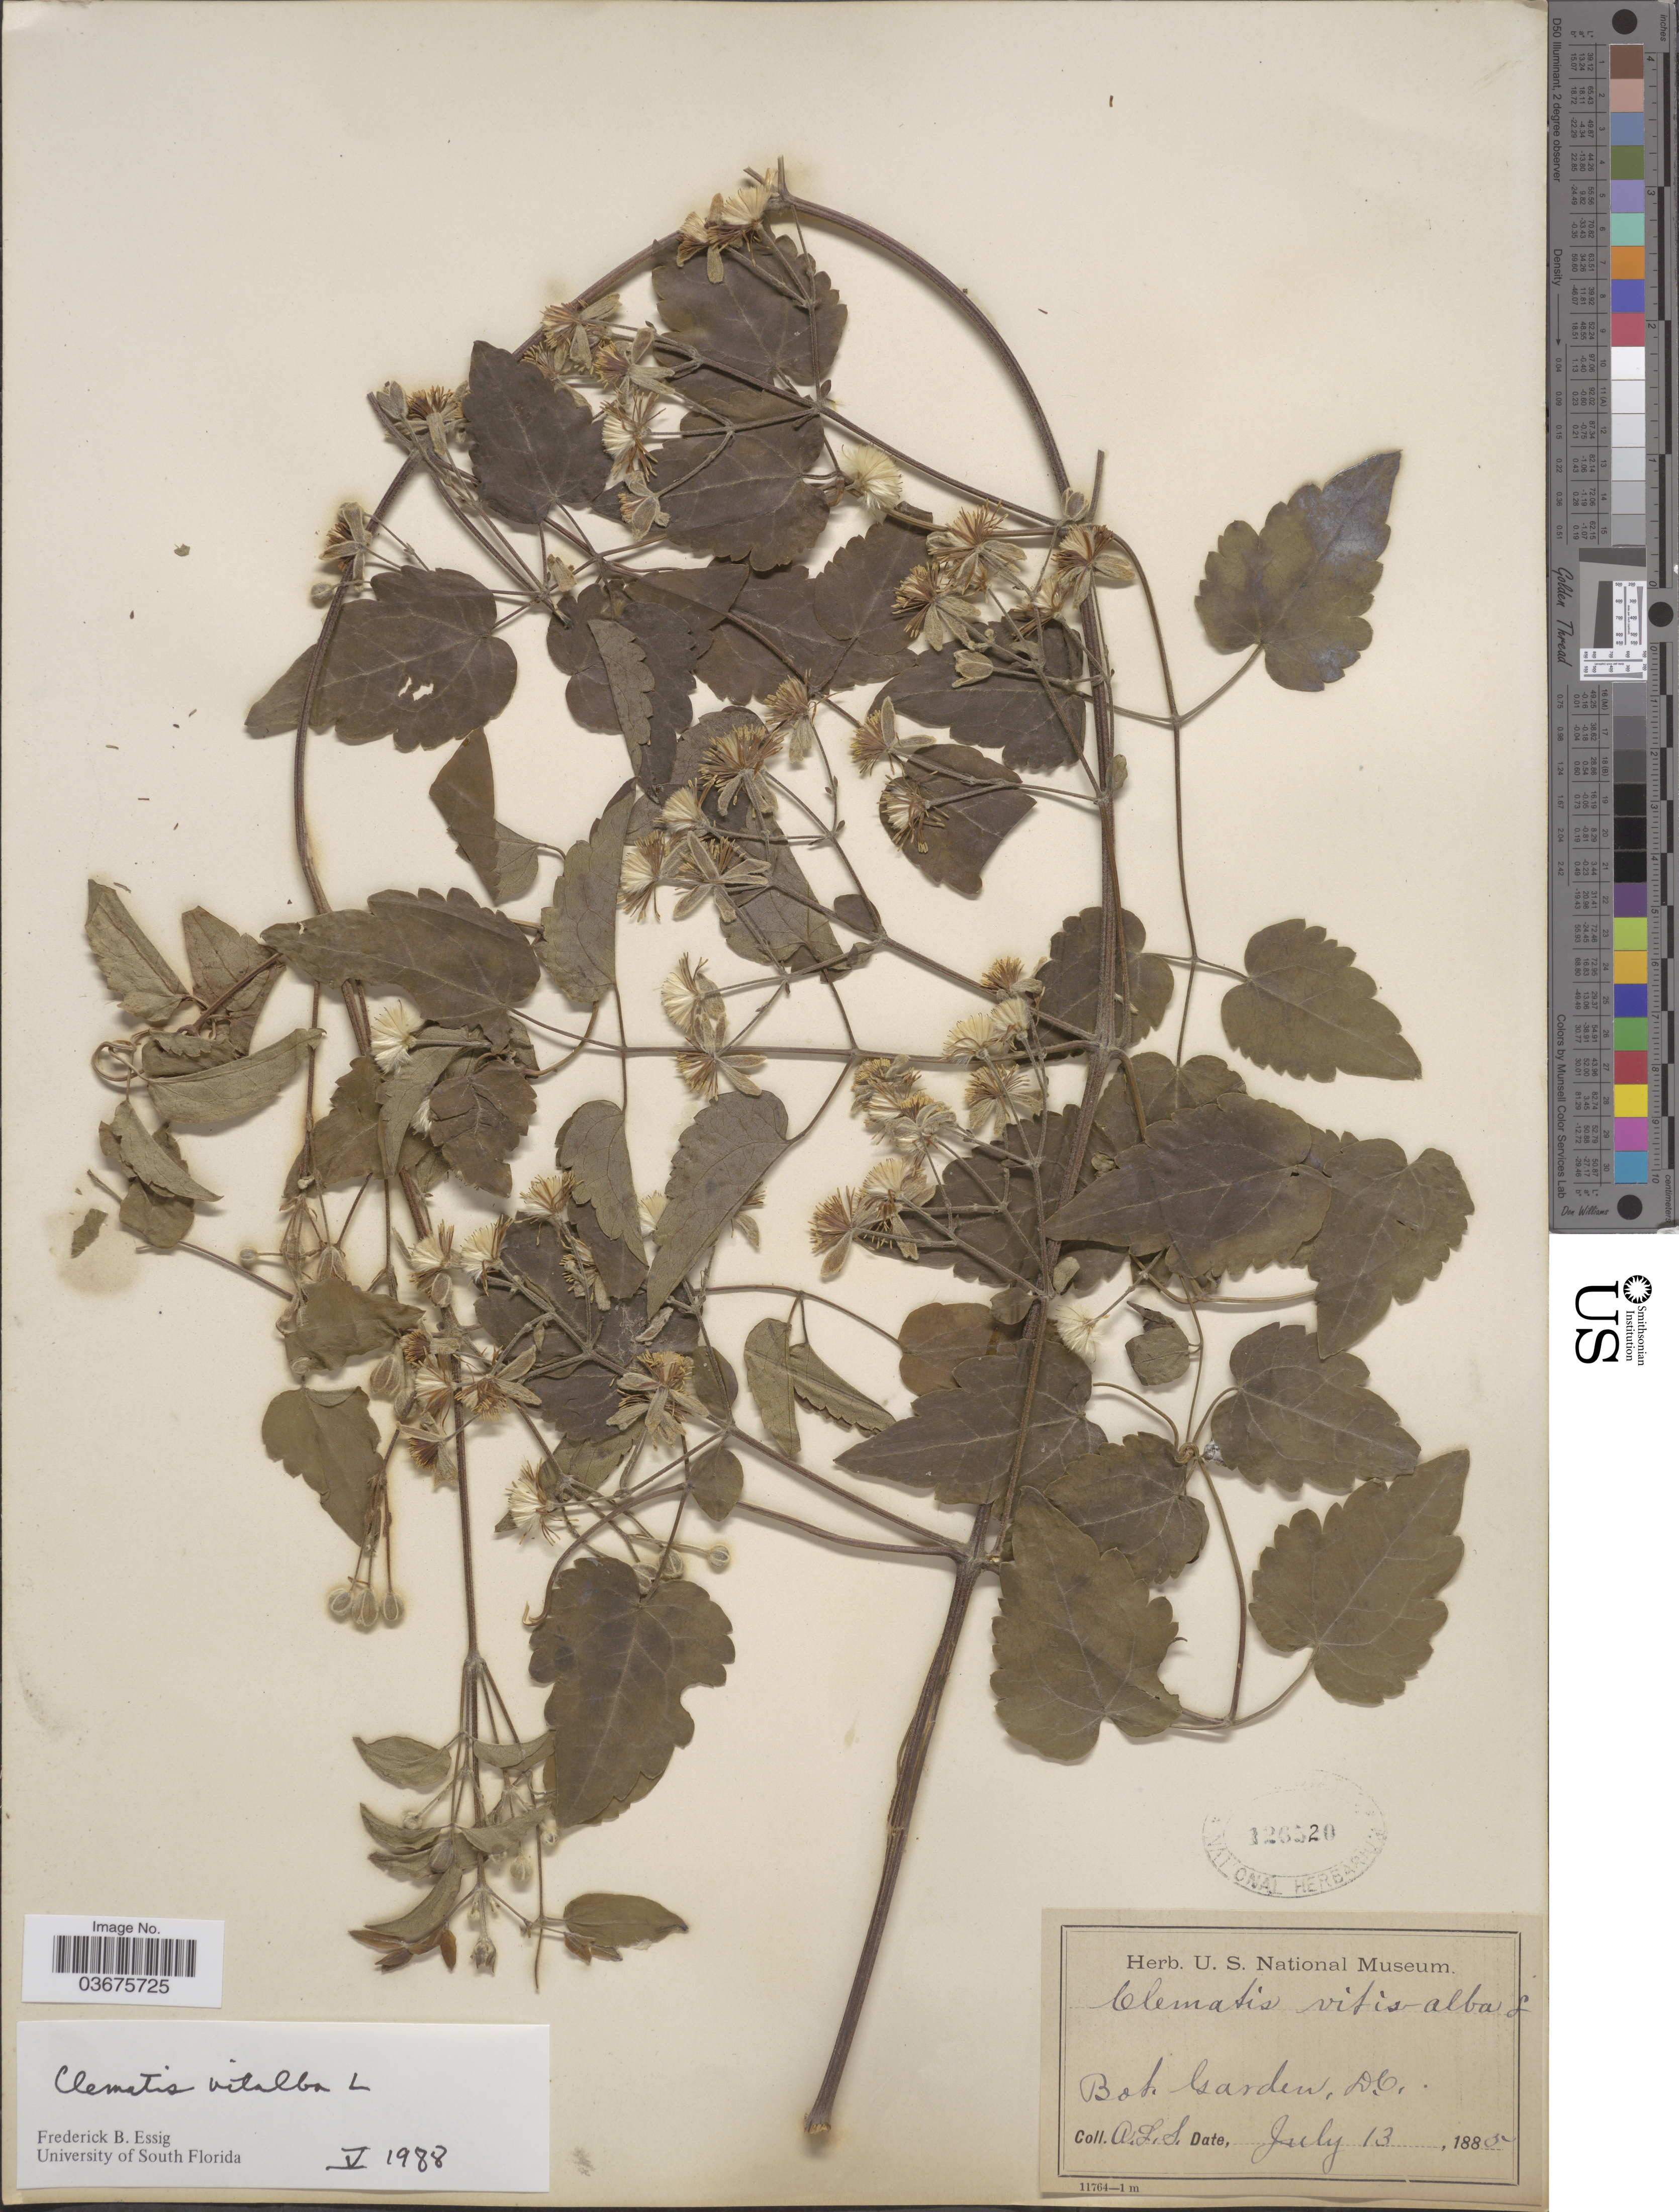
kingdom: Plantae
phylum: Tracheophyta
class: Magnoliopsida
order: Ranunculales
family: Ranunculaceae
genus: Clematis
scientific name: Clematis vitalba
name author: L.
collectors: A. L. S.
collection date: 1885-06-13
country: United States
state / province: District of Columbia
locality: Bot. Garden, DC.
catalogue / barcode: US 126520